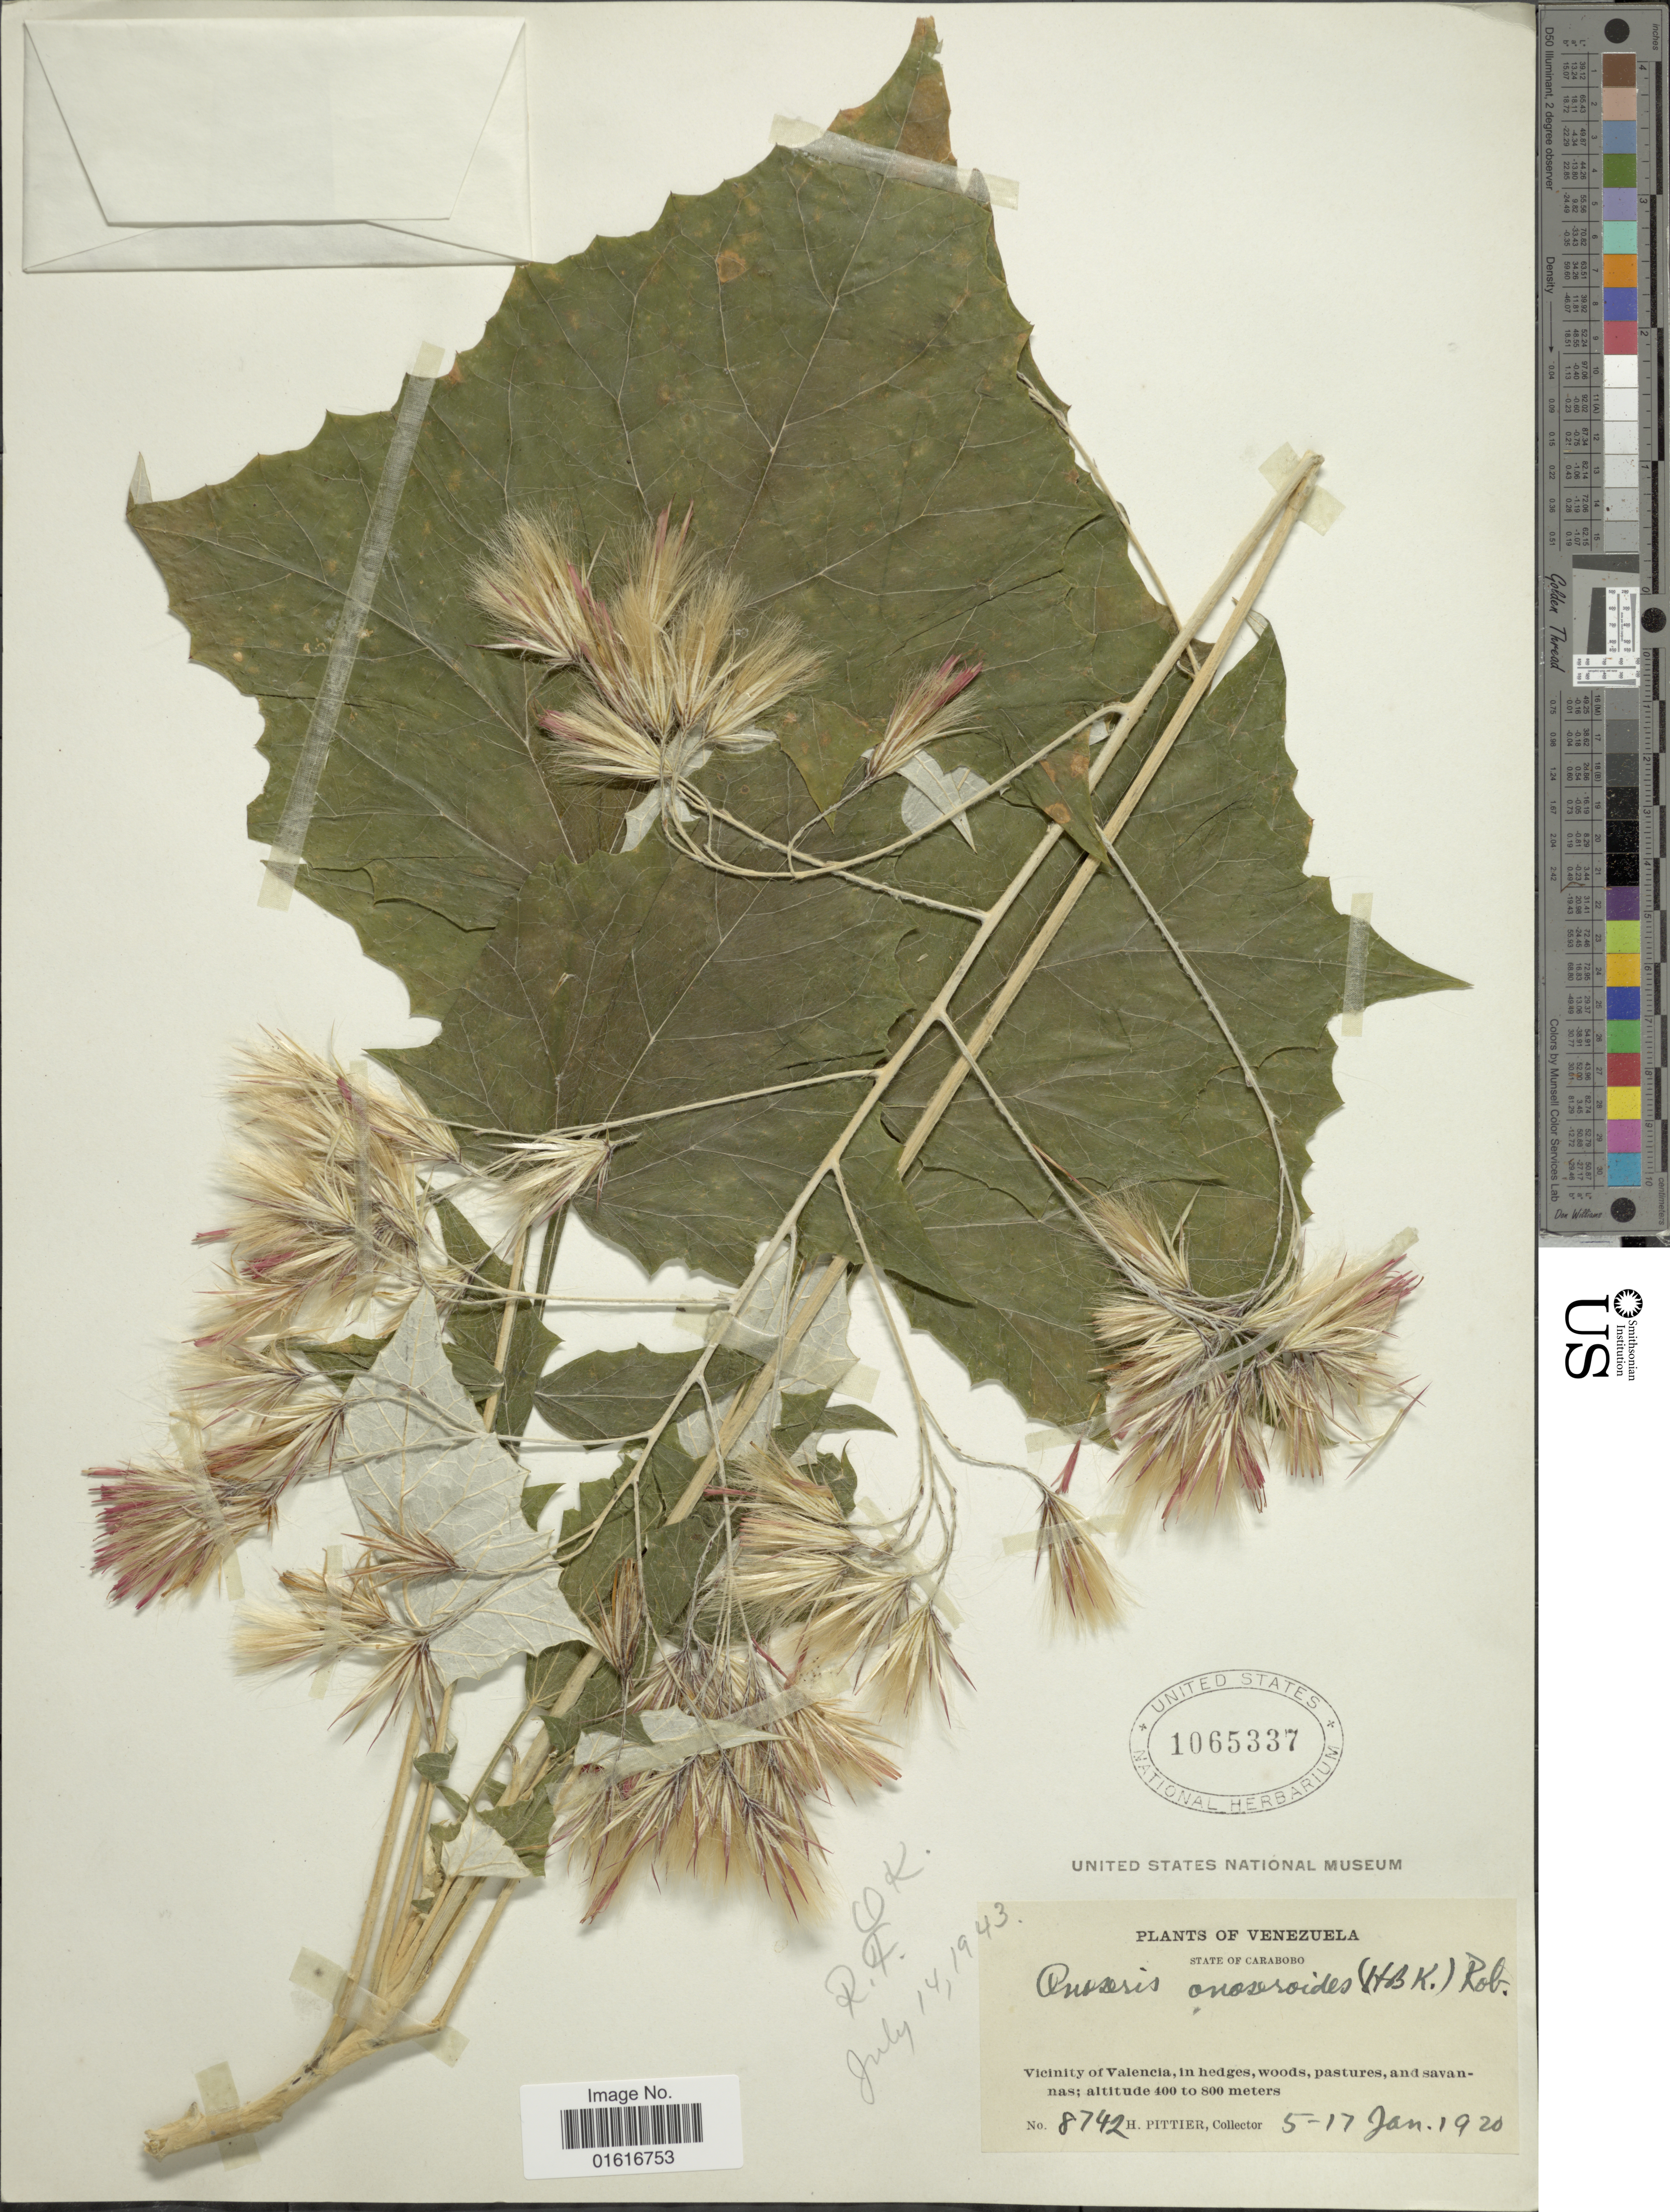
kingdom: Plantae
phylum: Tracheophyta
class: Magnoliopsida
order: Asterales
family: Asteraceae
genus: Onoseris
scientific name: Onoseris onoseroides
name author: (Kunth) B.L. Rob.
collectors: H. F. Pittier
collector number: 8742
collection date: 1920-01-05/1920-01-17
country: Venezuela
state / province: Carabobo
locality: Vicinity of Valencia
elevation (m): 400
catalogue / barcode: US 1065337